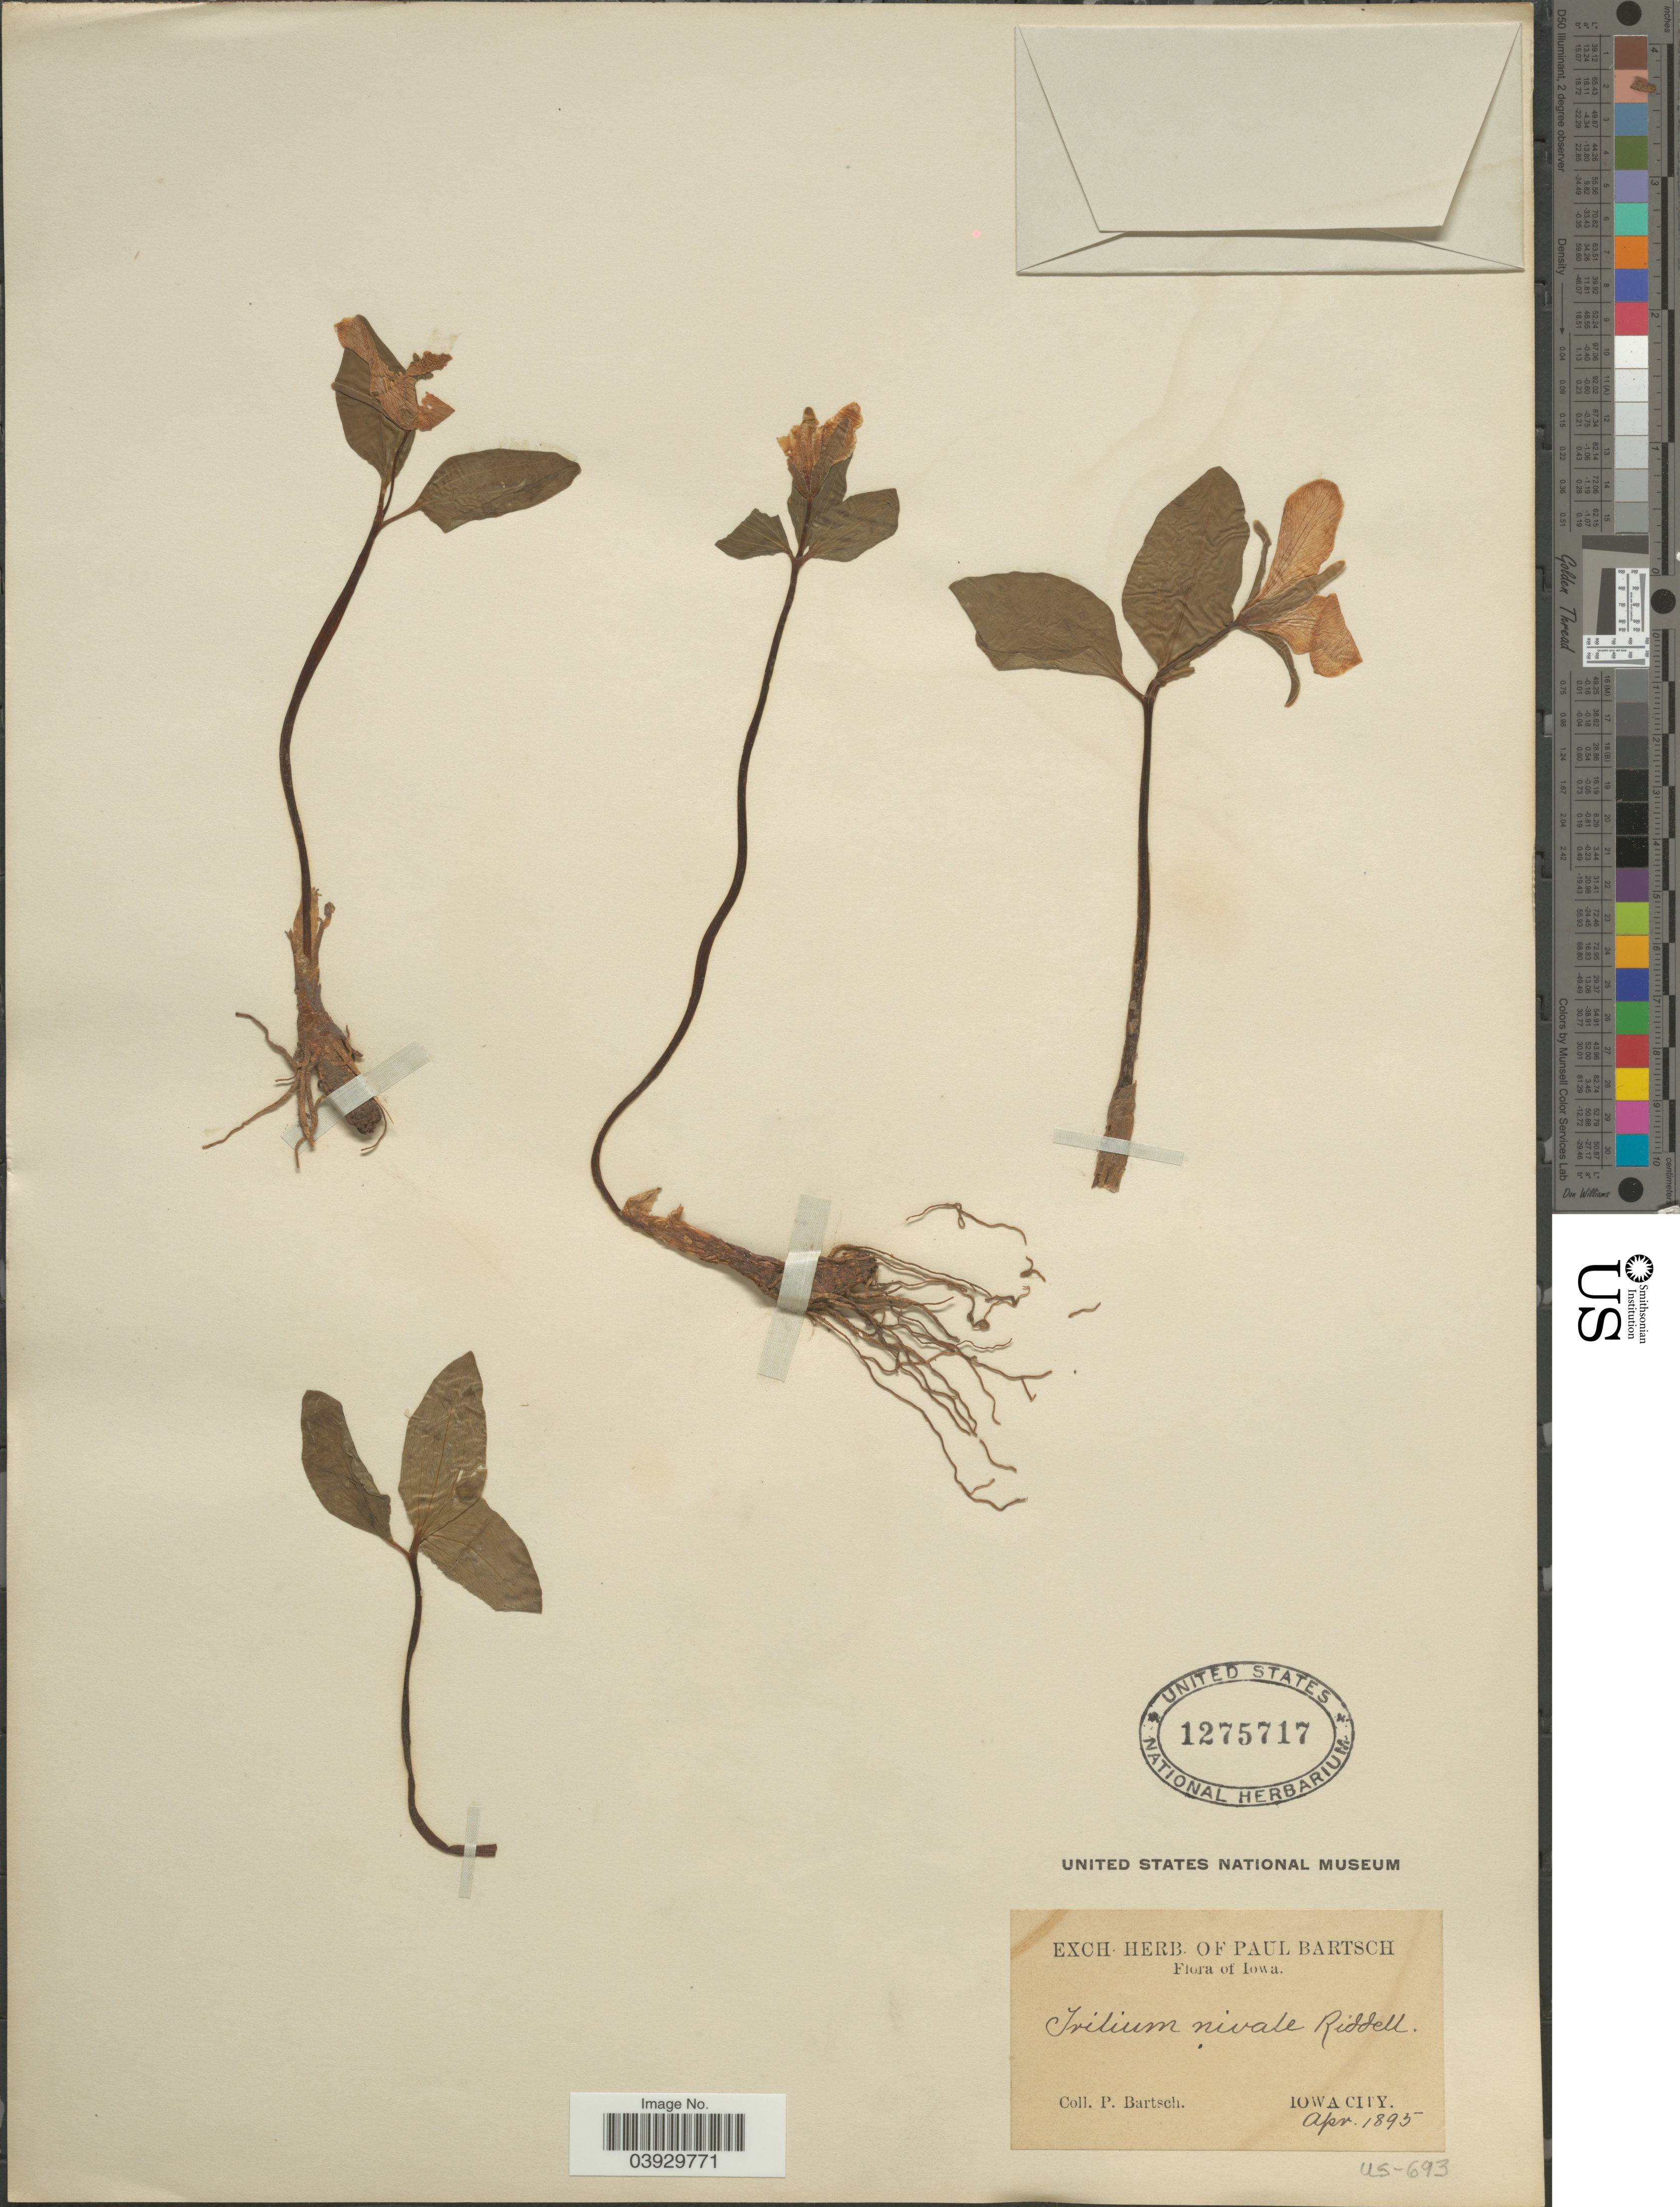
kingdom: Plantae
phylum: Tracheophyta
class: Liliopsida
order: Liliales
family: Melanthiaceae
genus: Trillium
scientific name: Trillium nivale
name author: Riddell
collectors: P. Bartsch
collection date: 1895-04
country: United States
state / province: Iowa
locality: Iowa City.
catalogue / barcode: US 1275717